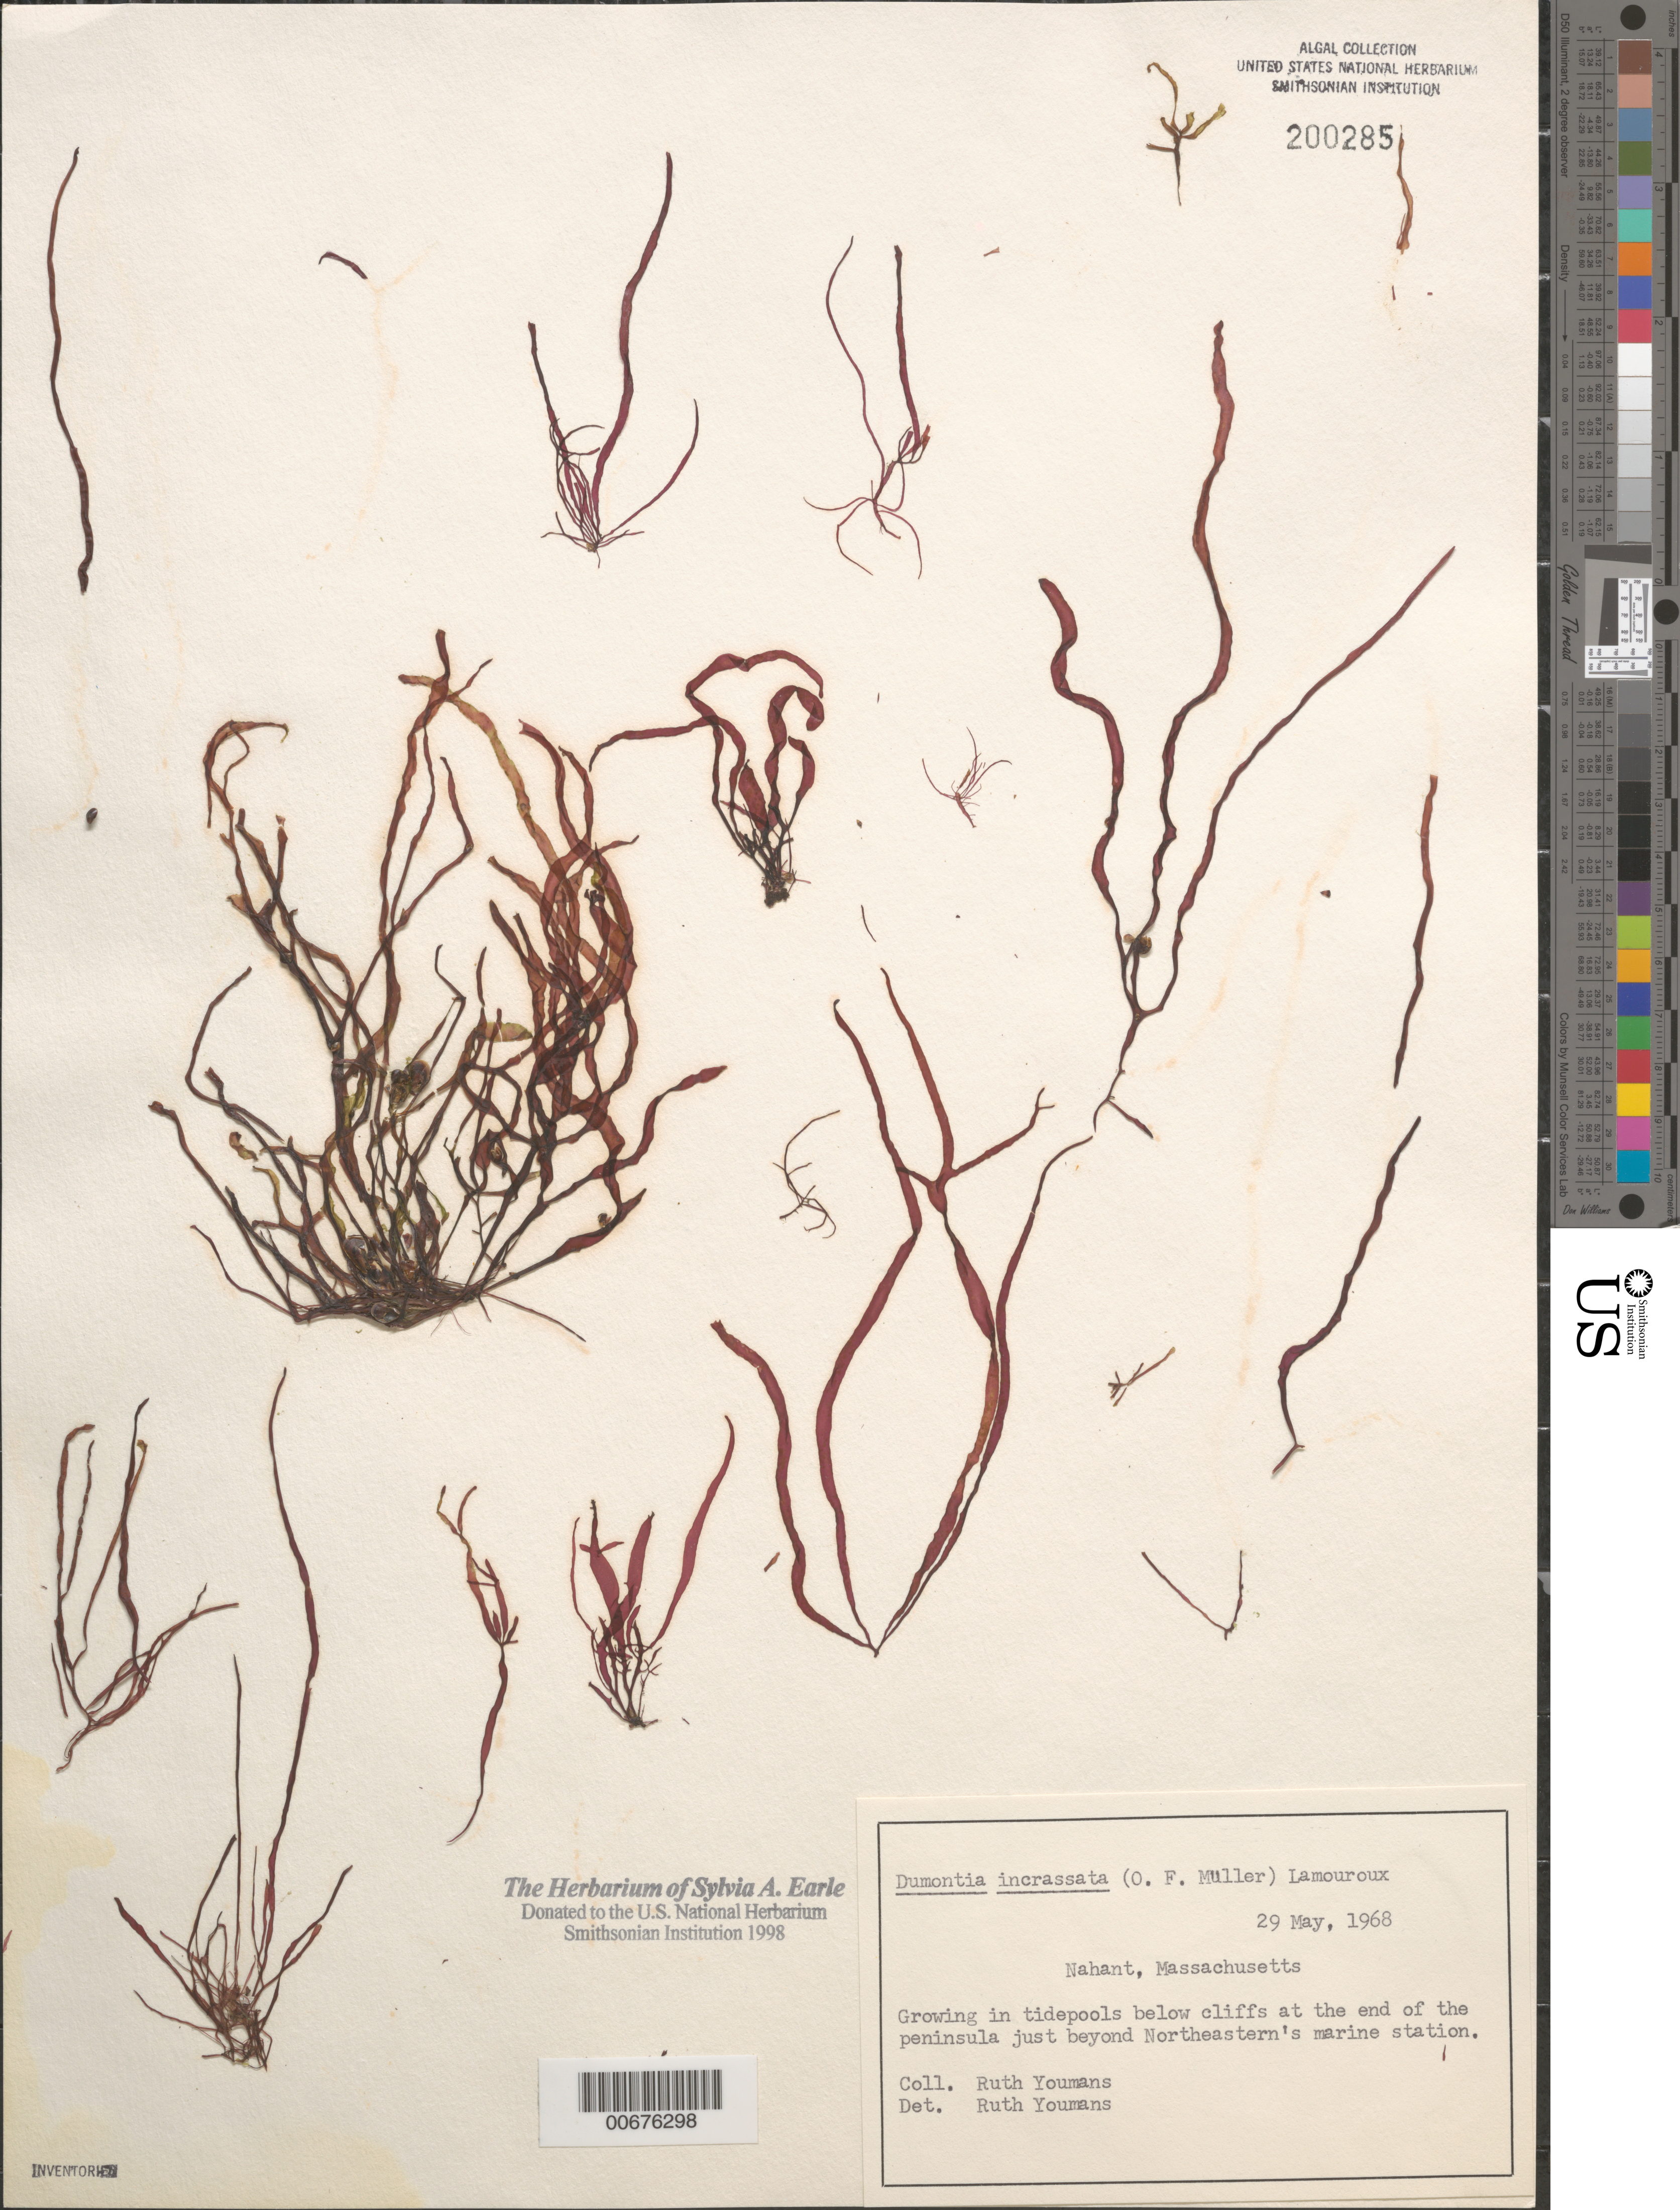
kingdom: Plantae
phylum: Rhodophyta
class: Florideophyceae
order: Gigartinales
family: Dumontiaceae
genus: Dumontia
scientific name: Dumontia contorta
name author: (S.G. Gmel.) Rupr.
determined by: Algae name updating Project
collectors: R. Youmans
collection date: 1968-05-29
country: United States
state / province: Massachusetts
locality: Nahant. In tidepools below cliffs at the end of the peninsula just beyond Northeastern's marine station.